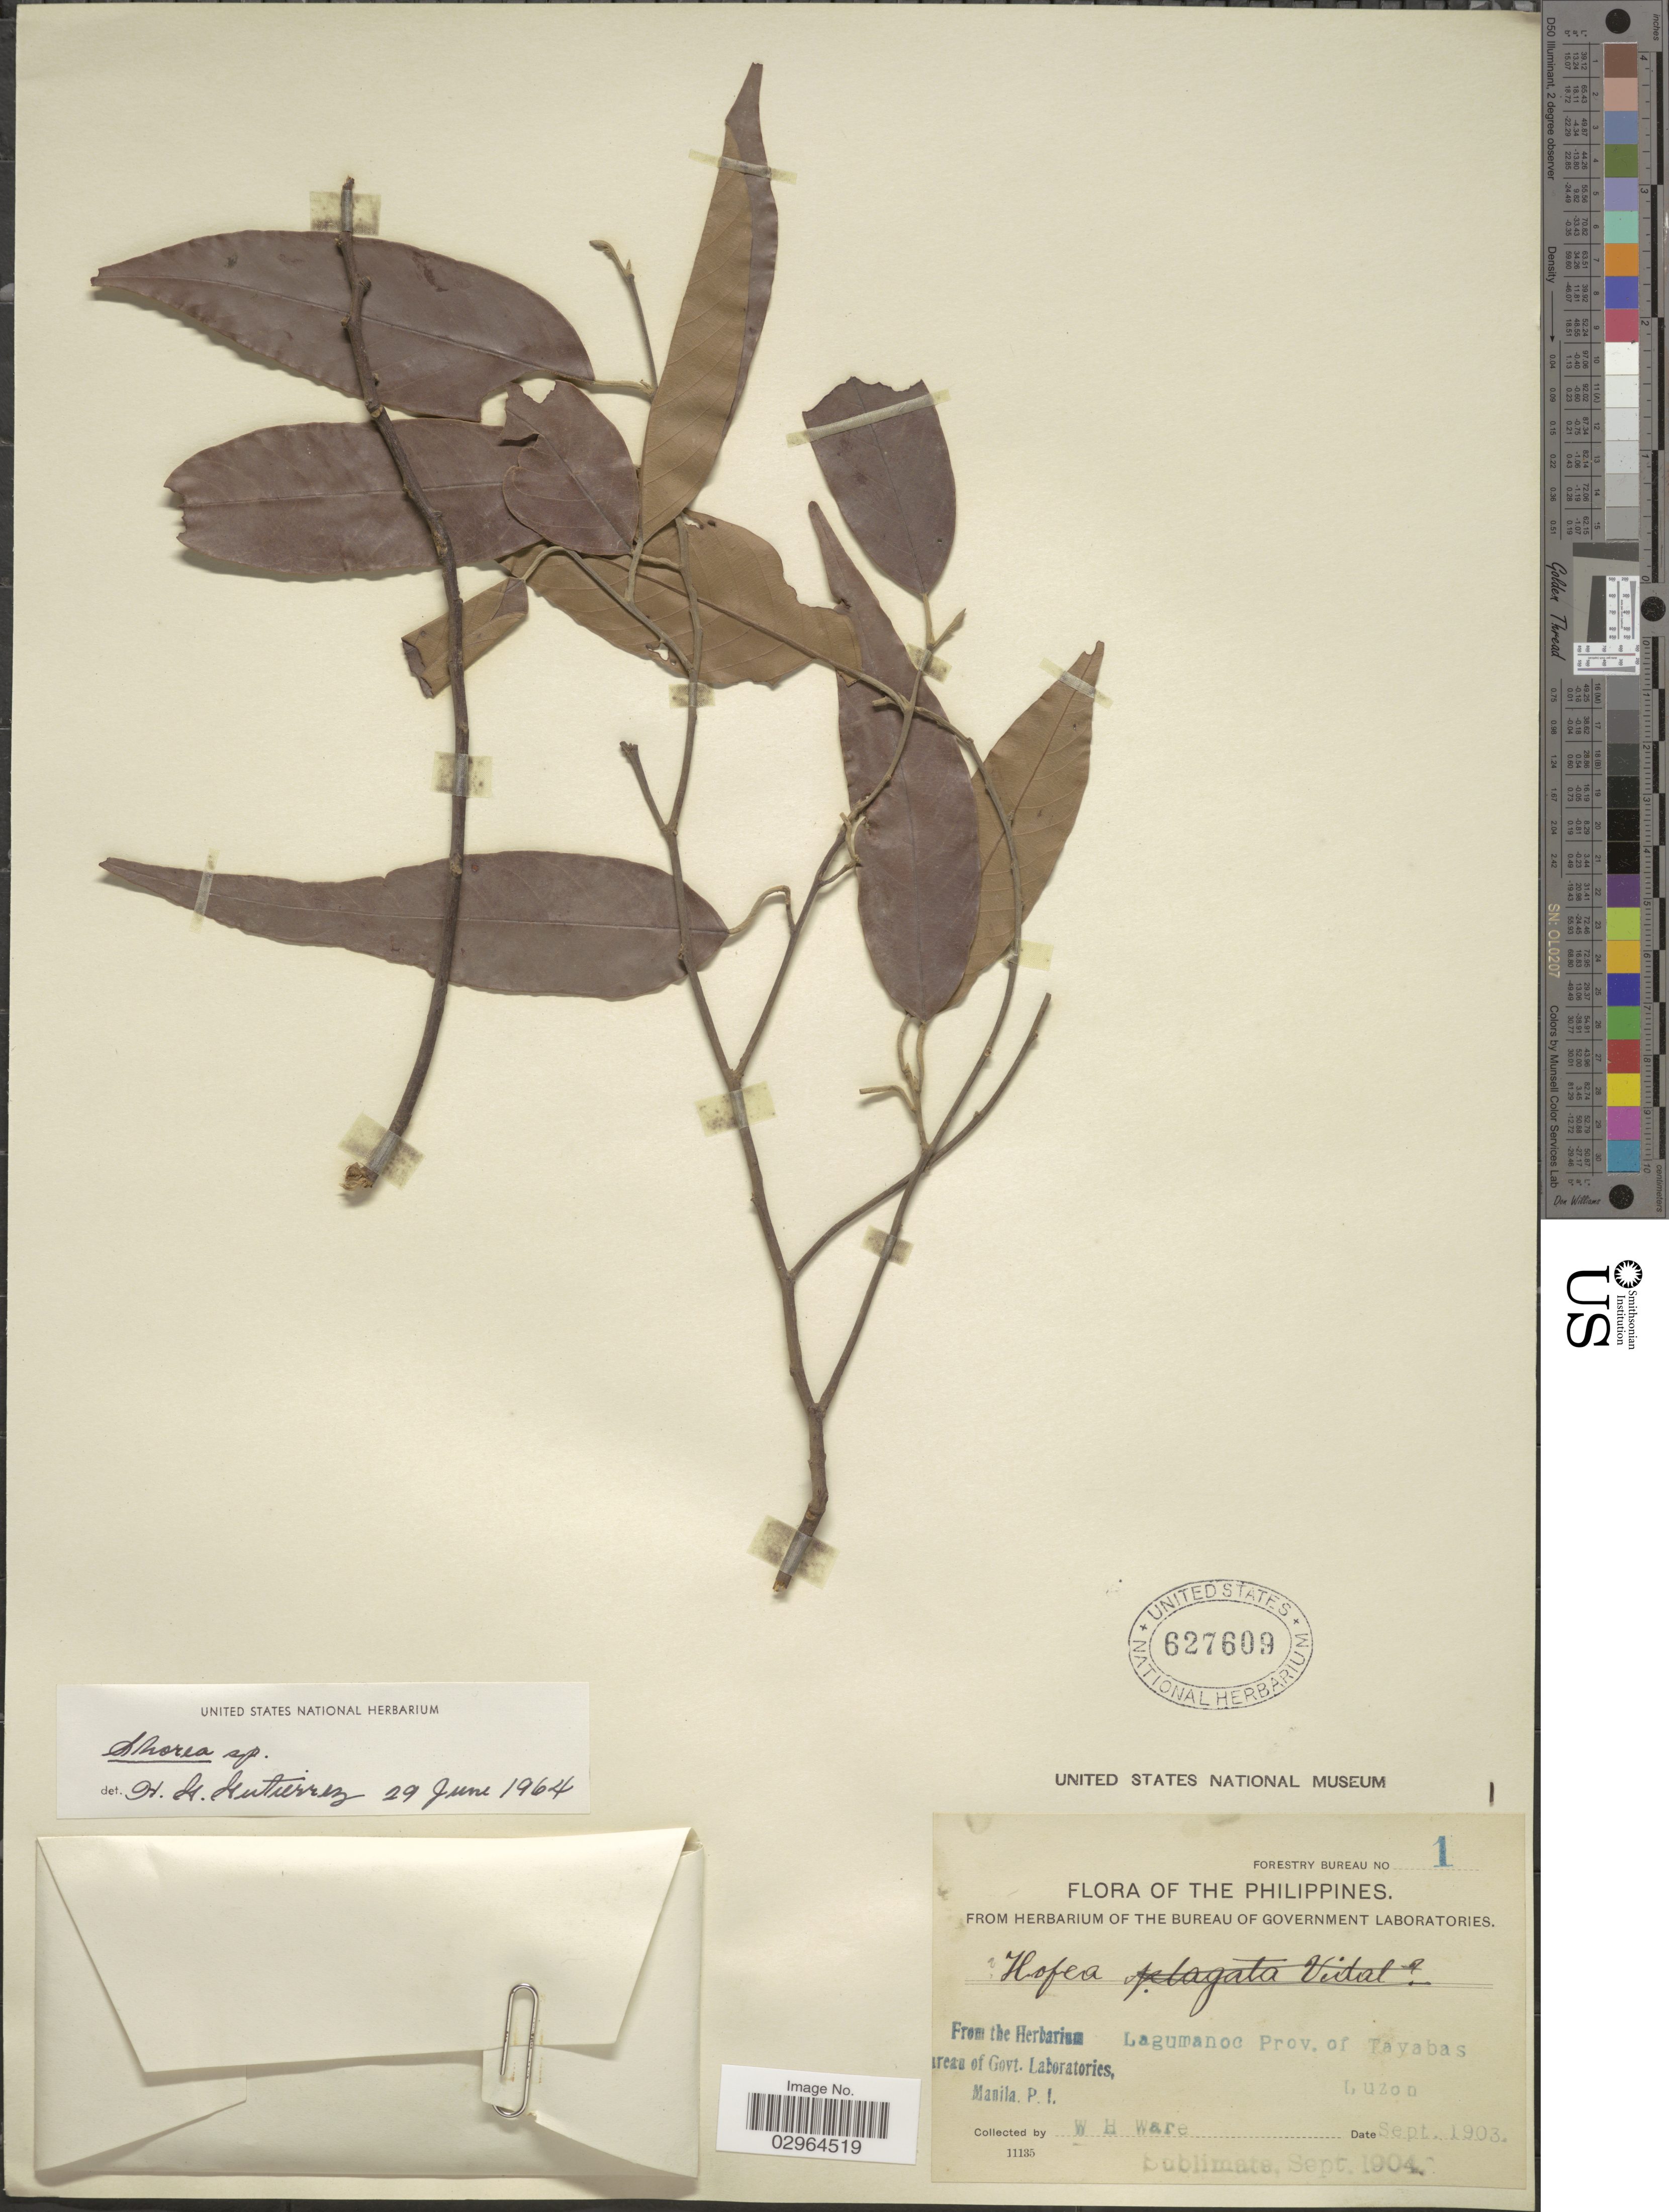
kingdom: Plantae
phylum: Tracheophyta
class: Magnoliopsida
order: Malvales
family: Dipterocarpaceae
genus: Shorea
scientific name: Shorea sp.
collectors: W. Ware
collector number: Forestry Bureau 1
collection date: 1903-09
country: Philippines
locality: Lagumanoc Prov. of Tayabas, Luzon.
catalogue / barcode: US 627609